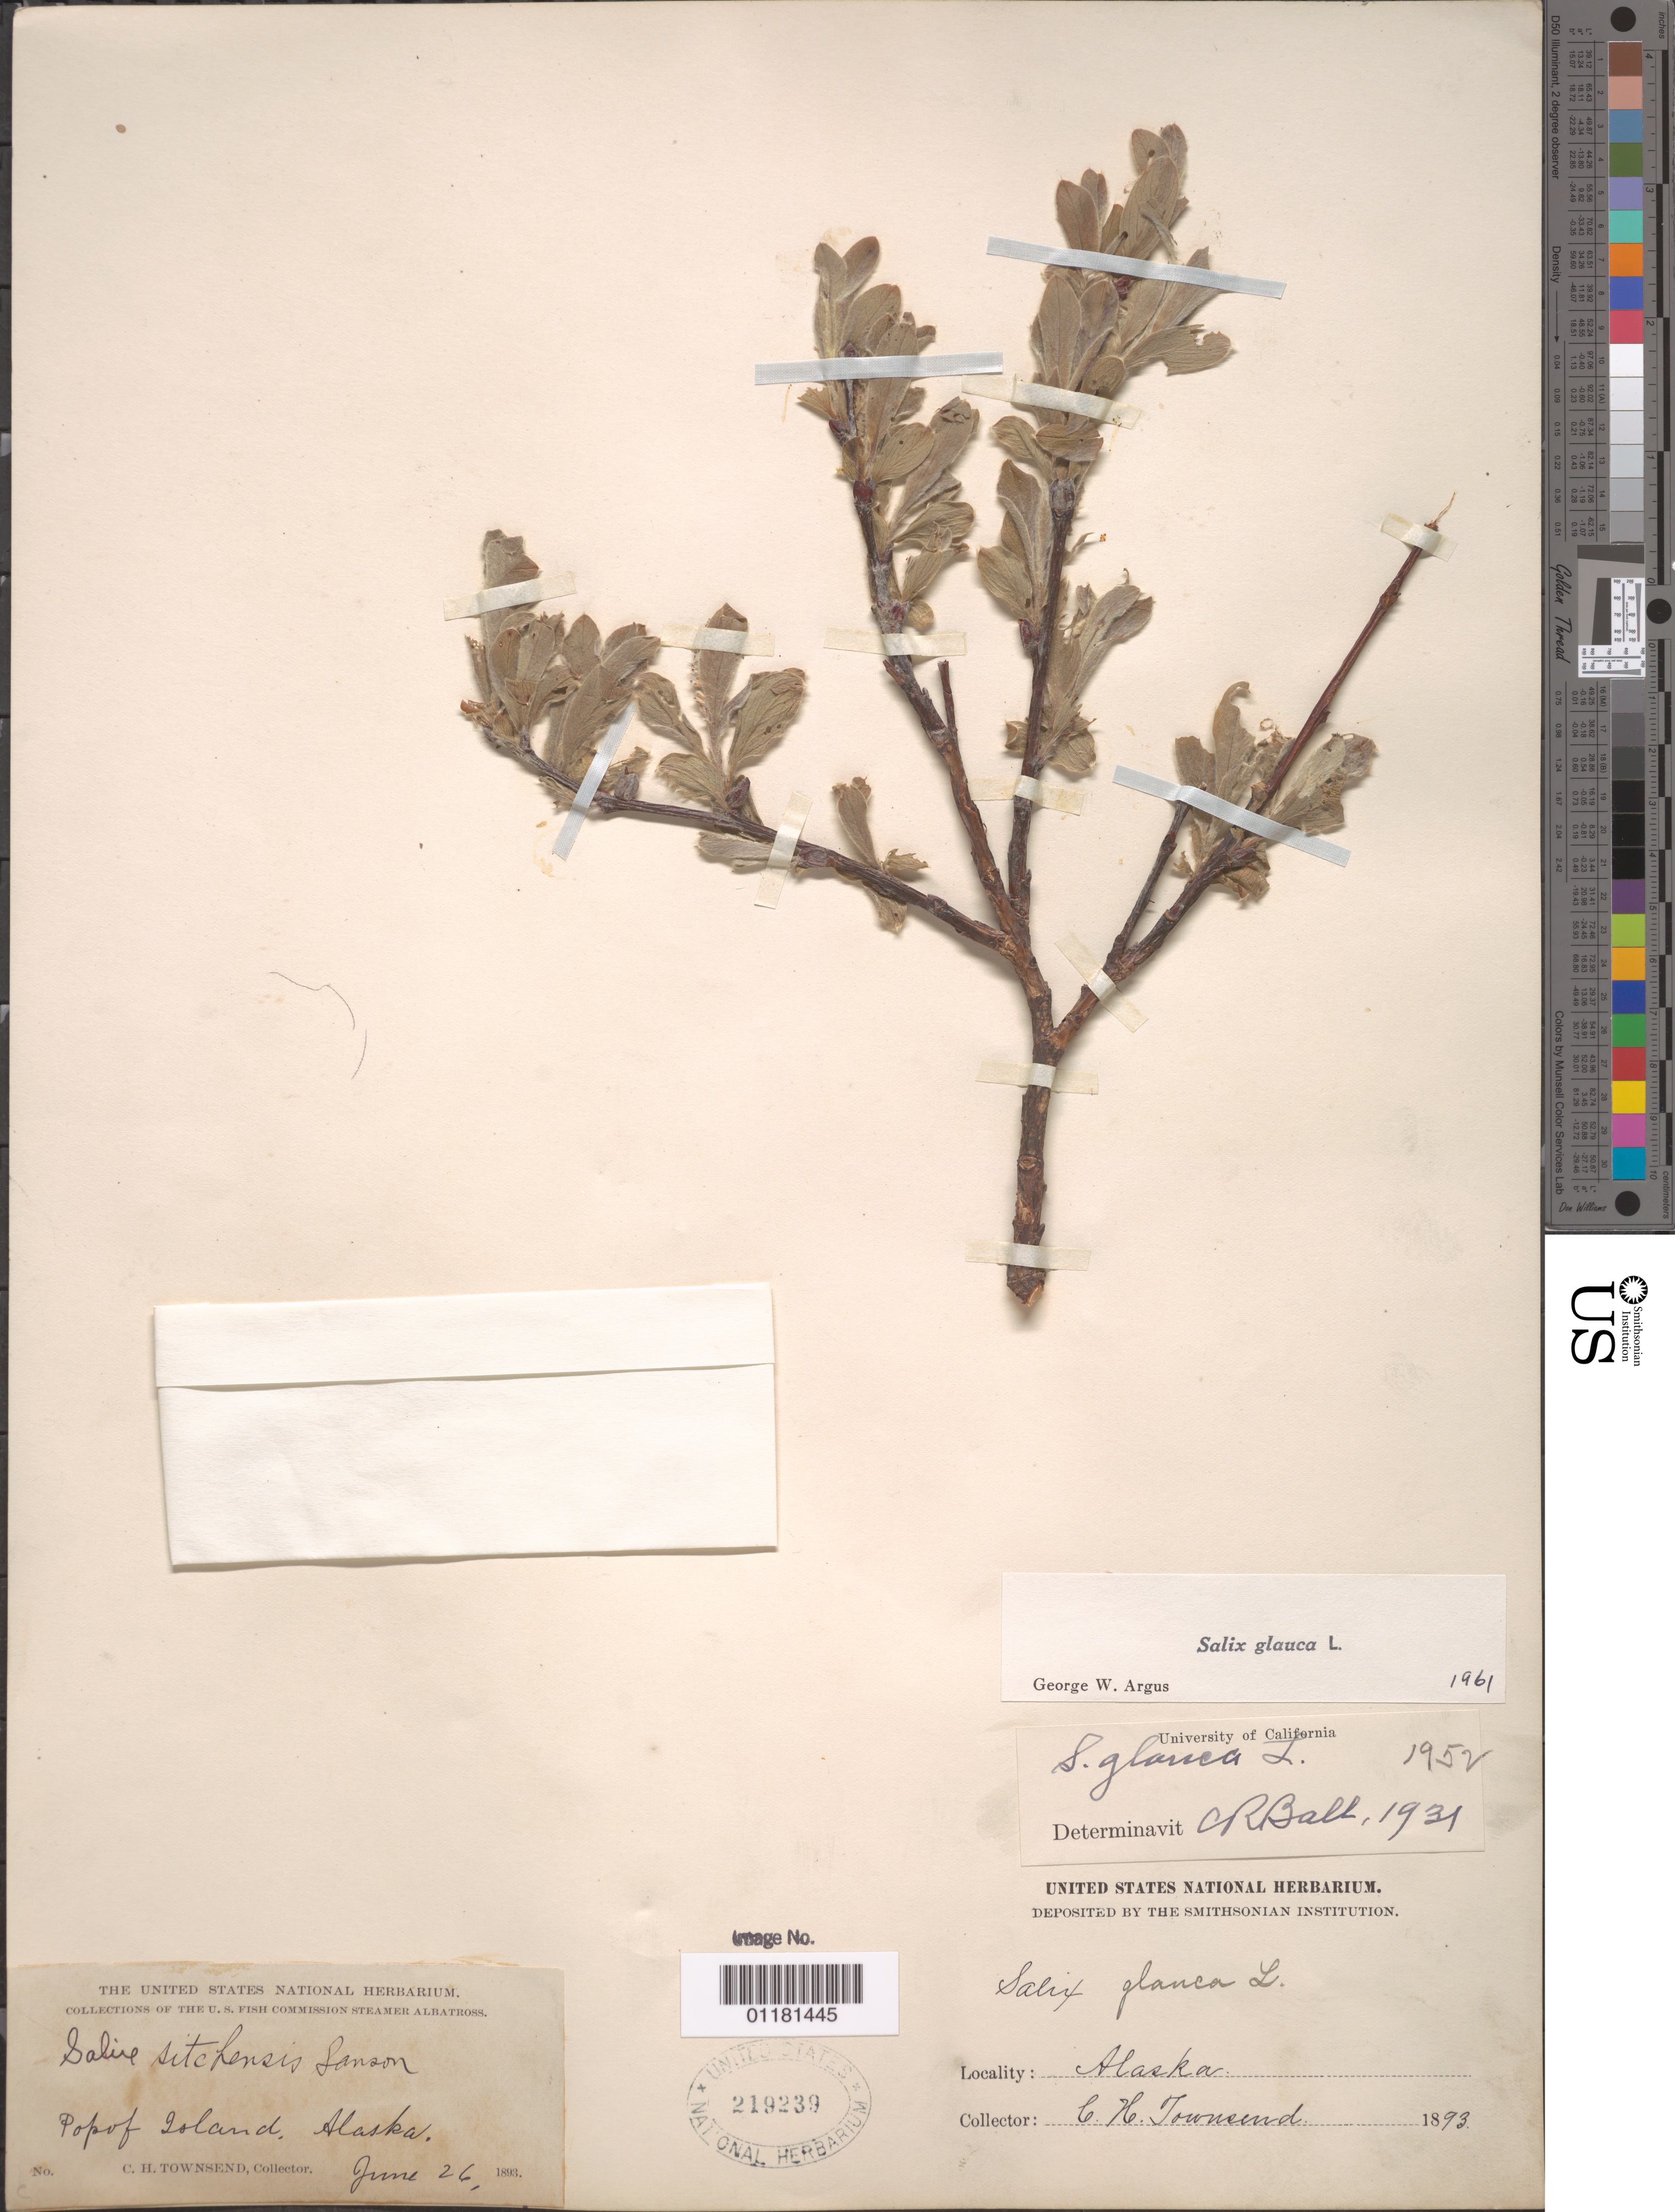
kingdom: Plantae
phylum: Tracheophyta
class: Magnoliopsida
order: Malpighiales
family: Salicaceae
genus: Salix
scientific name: Salix glauca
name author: L.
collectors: C. H. Townsend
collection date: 1893-06-26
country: United States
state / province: Alaska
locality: Popof Island.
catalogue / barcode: US 219239